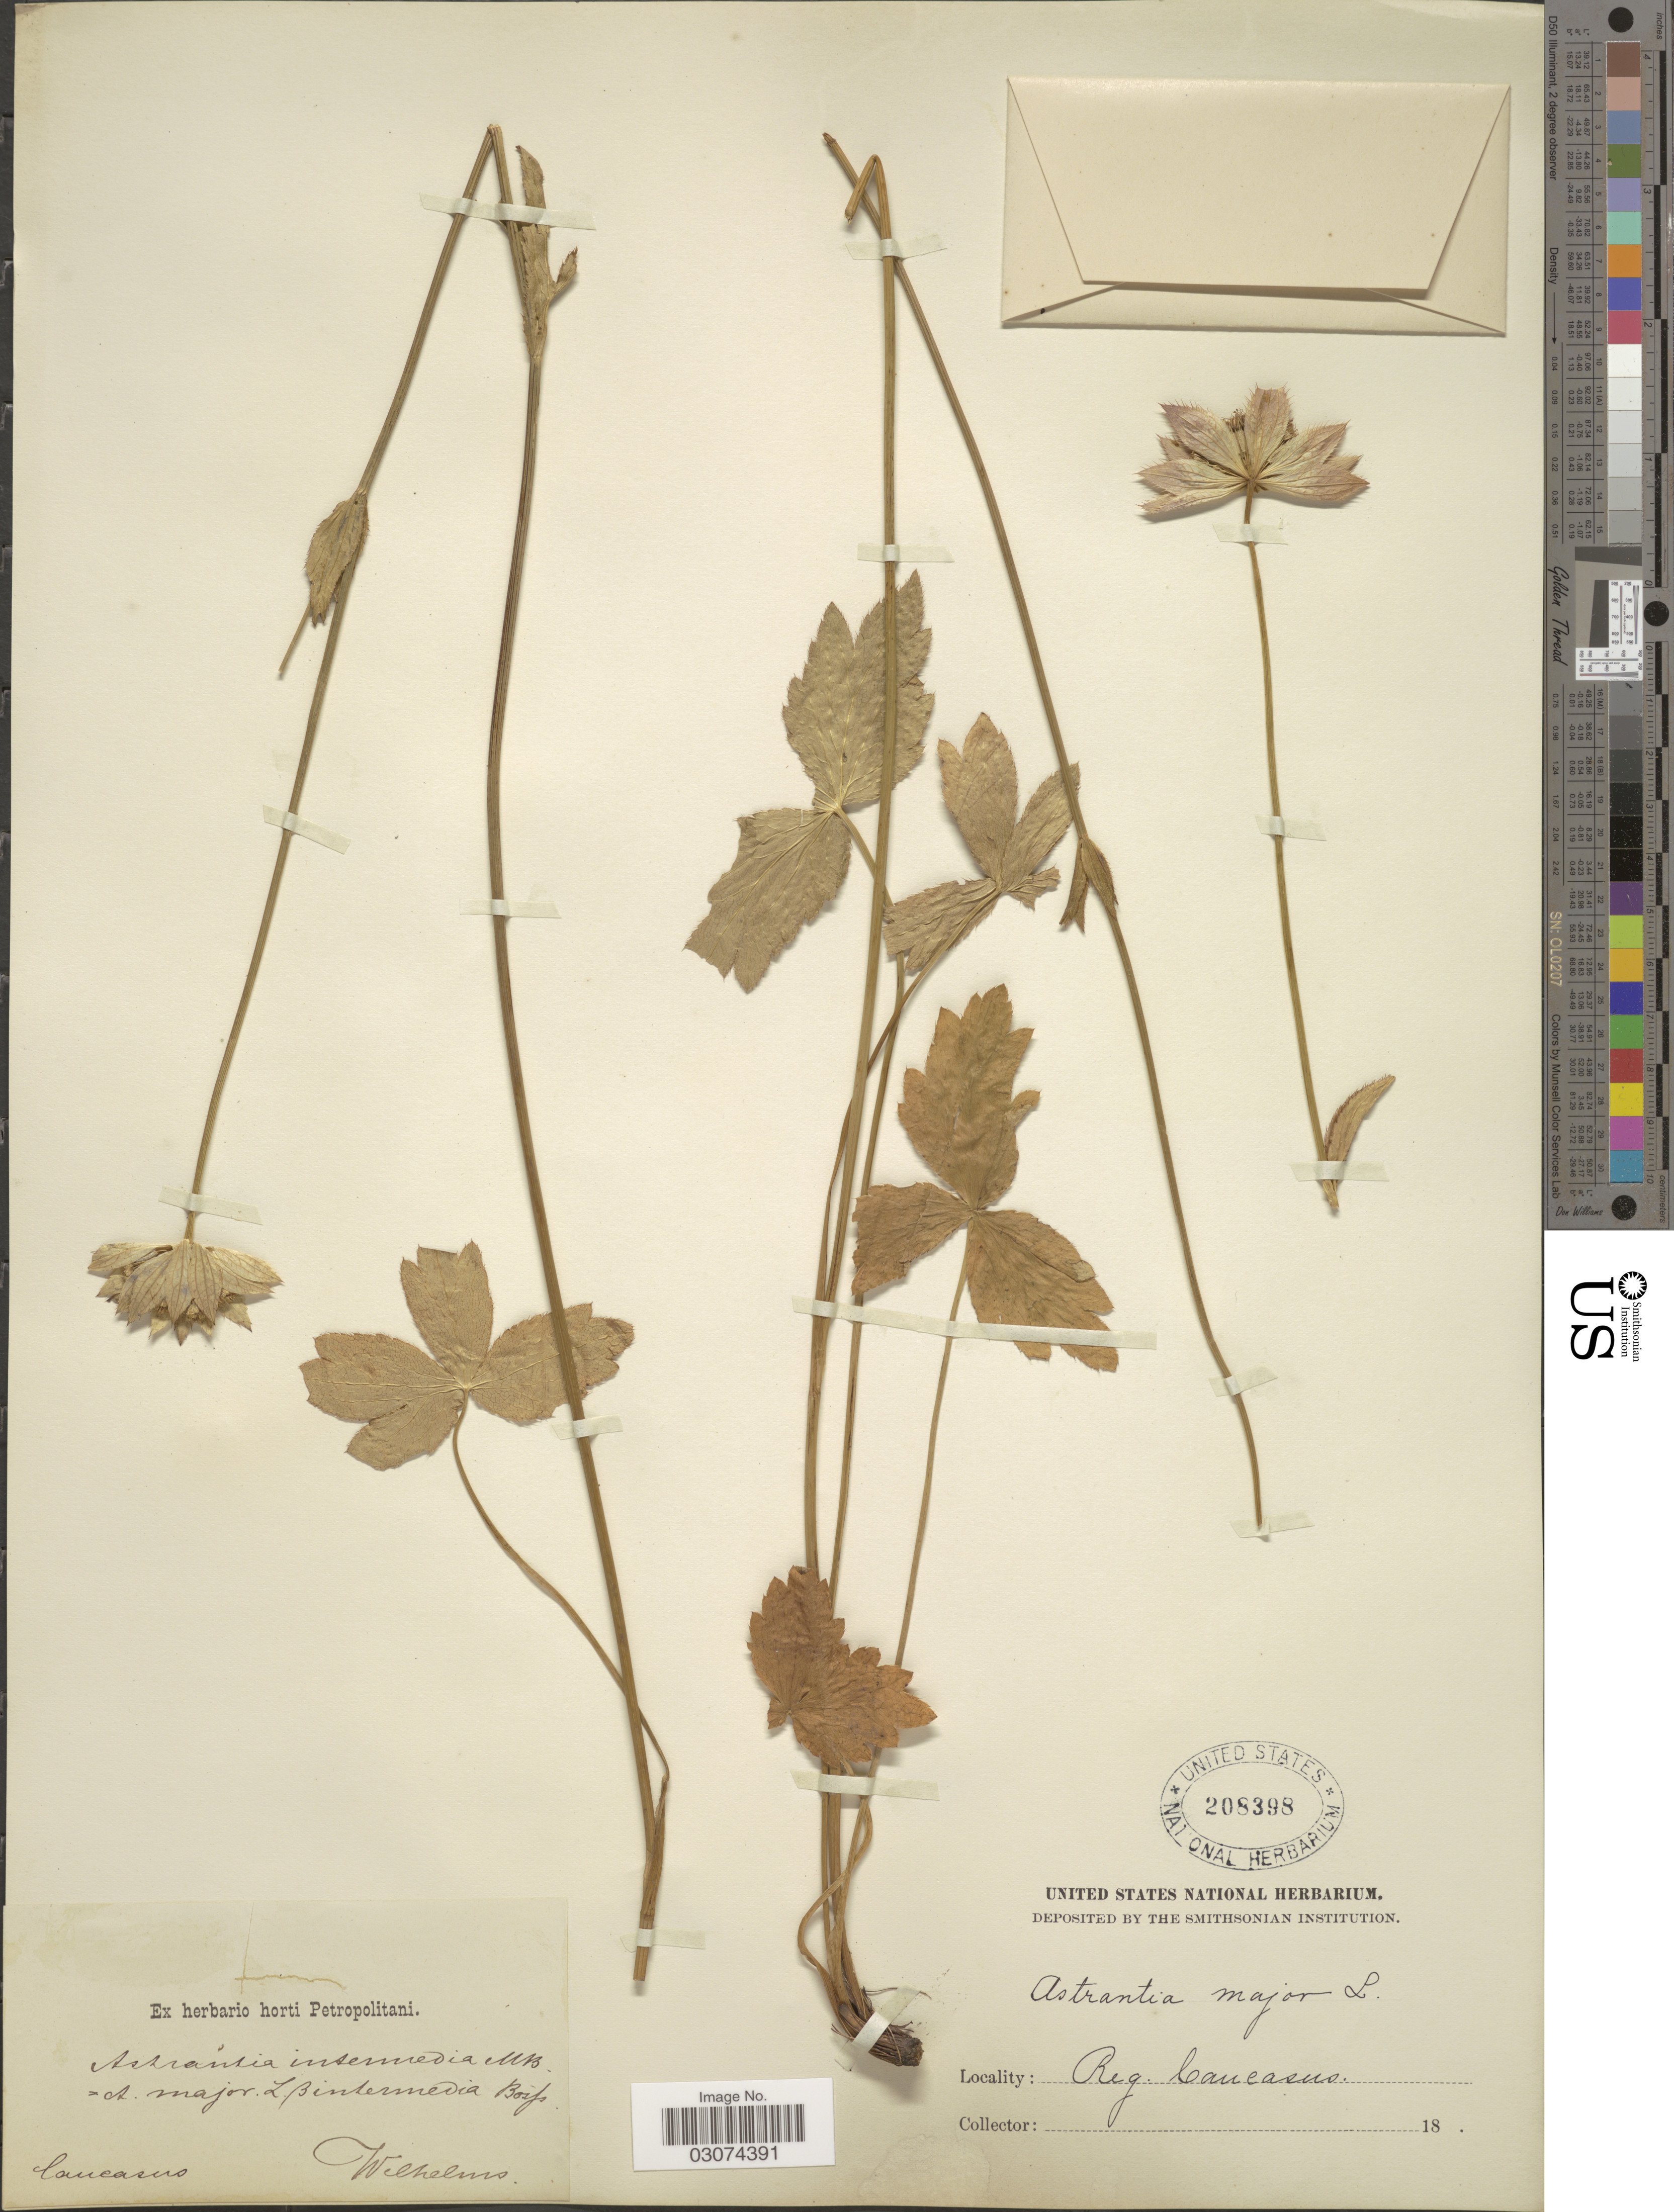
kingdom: Plantae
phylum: Tracheophyta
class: Magnoliopsida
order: Apiales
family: Apiaceae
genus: Astrantia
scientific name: Astrantia major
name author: L.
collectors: C. Wilhelms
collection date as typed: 18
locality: Reg. Caucasus.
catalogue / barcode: US 208398